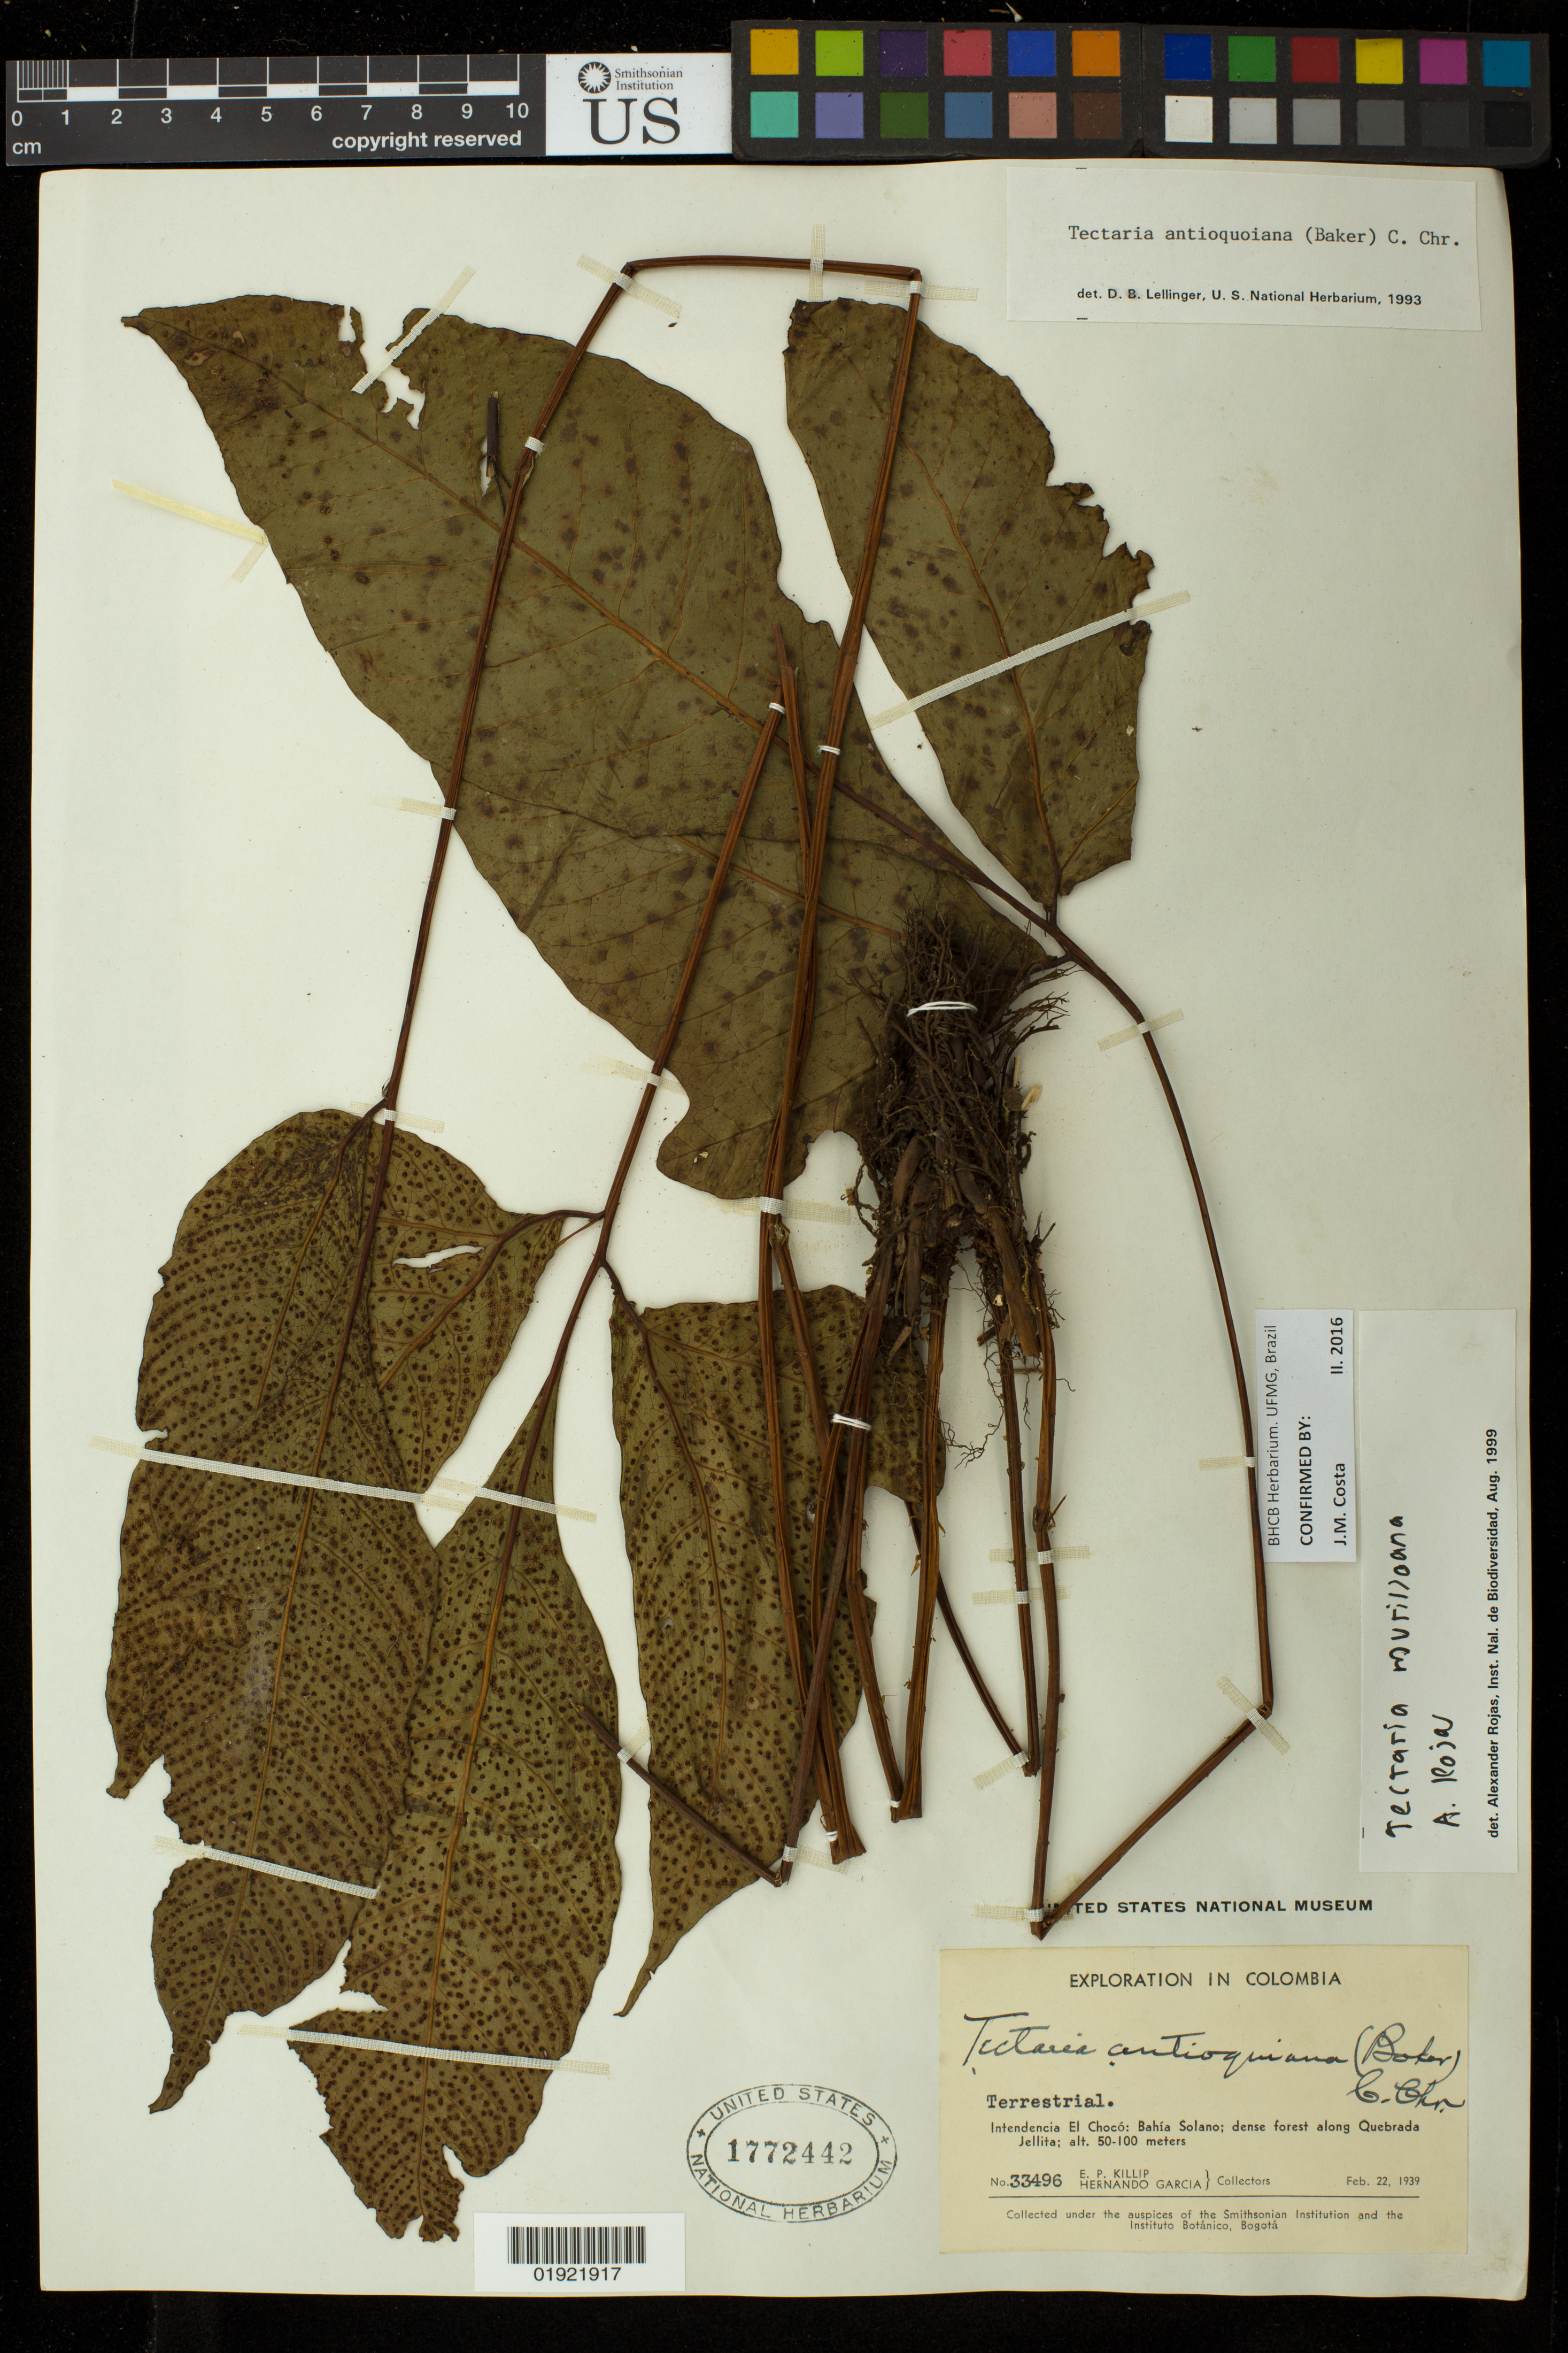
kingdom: Plantae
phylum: Tracheophyta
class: Polypodiopsida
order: Polypodiales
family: Tectariaceae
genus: Tectaria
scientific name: Tectaria murilloana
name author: A. Rojas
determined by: Costa, J. M.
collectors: E. P. Killip & H. Garcia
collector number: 33496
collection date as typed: Feb. 22, 1939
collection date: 1939-02-22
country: Colombia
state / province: Chocó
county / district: Bahia Solano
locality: along Quebrada Jellita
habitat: dense forest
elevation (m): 50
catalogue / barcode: US 1772442